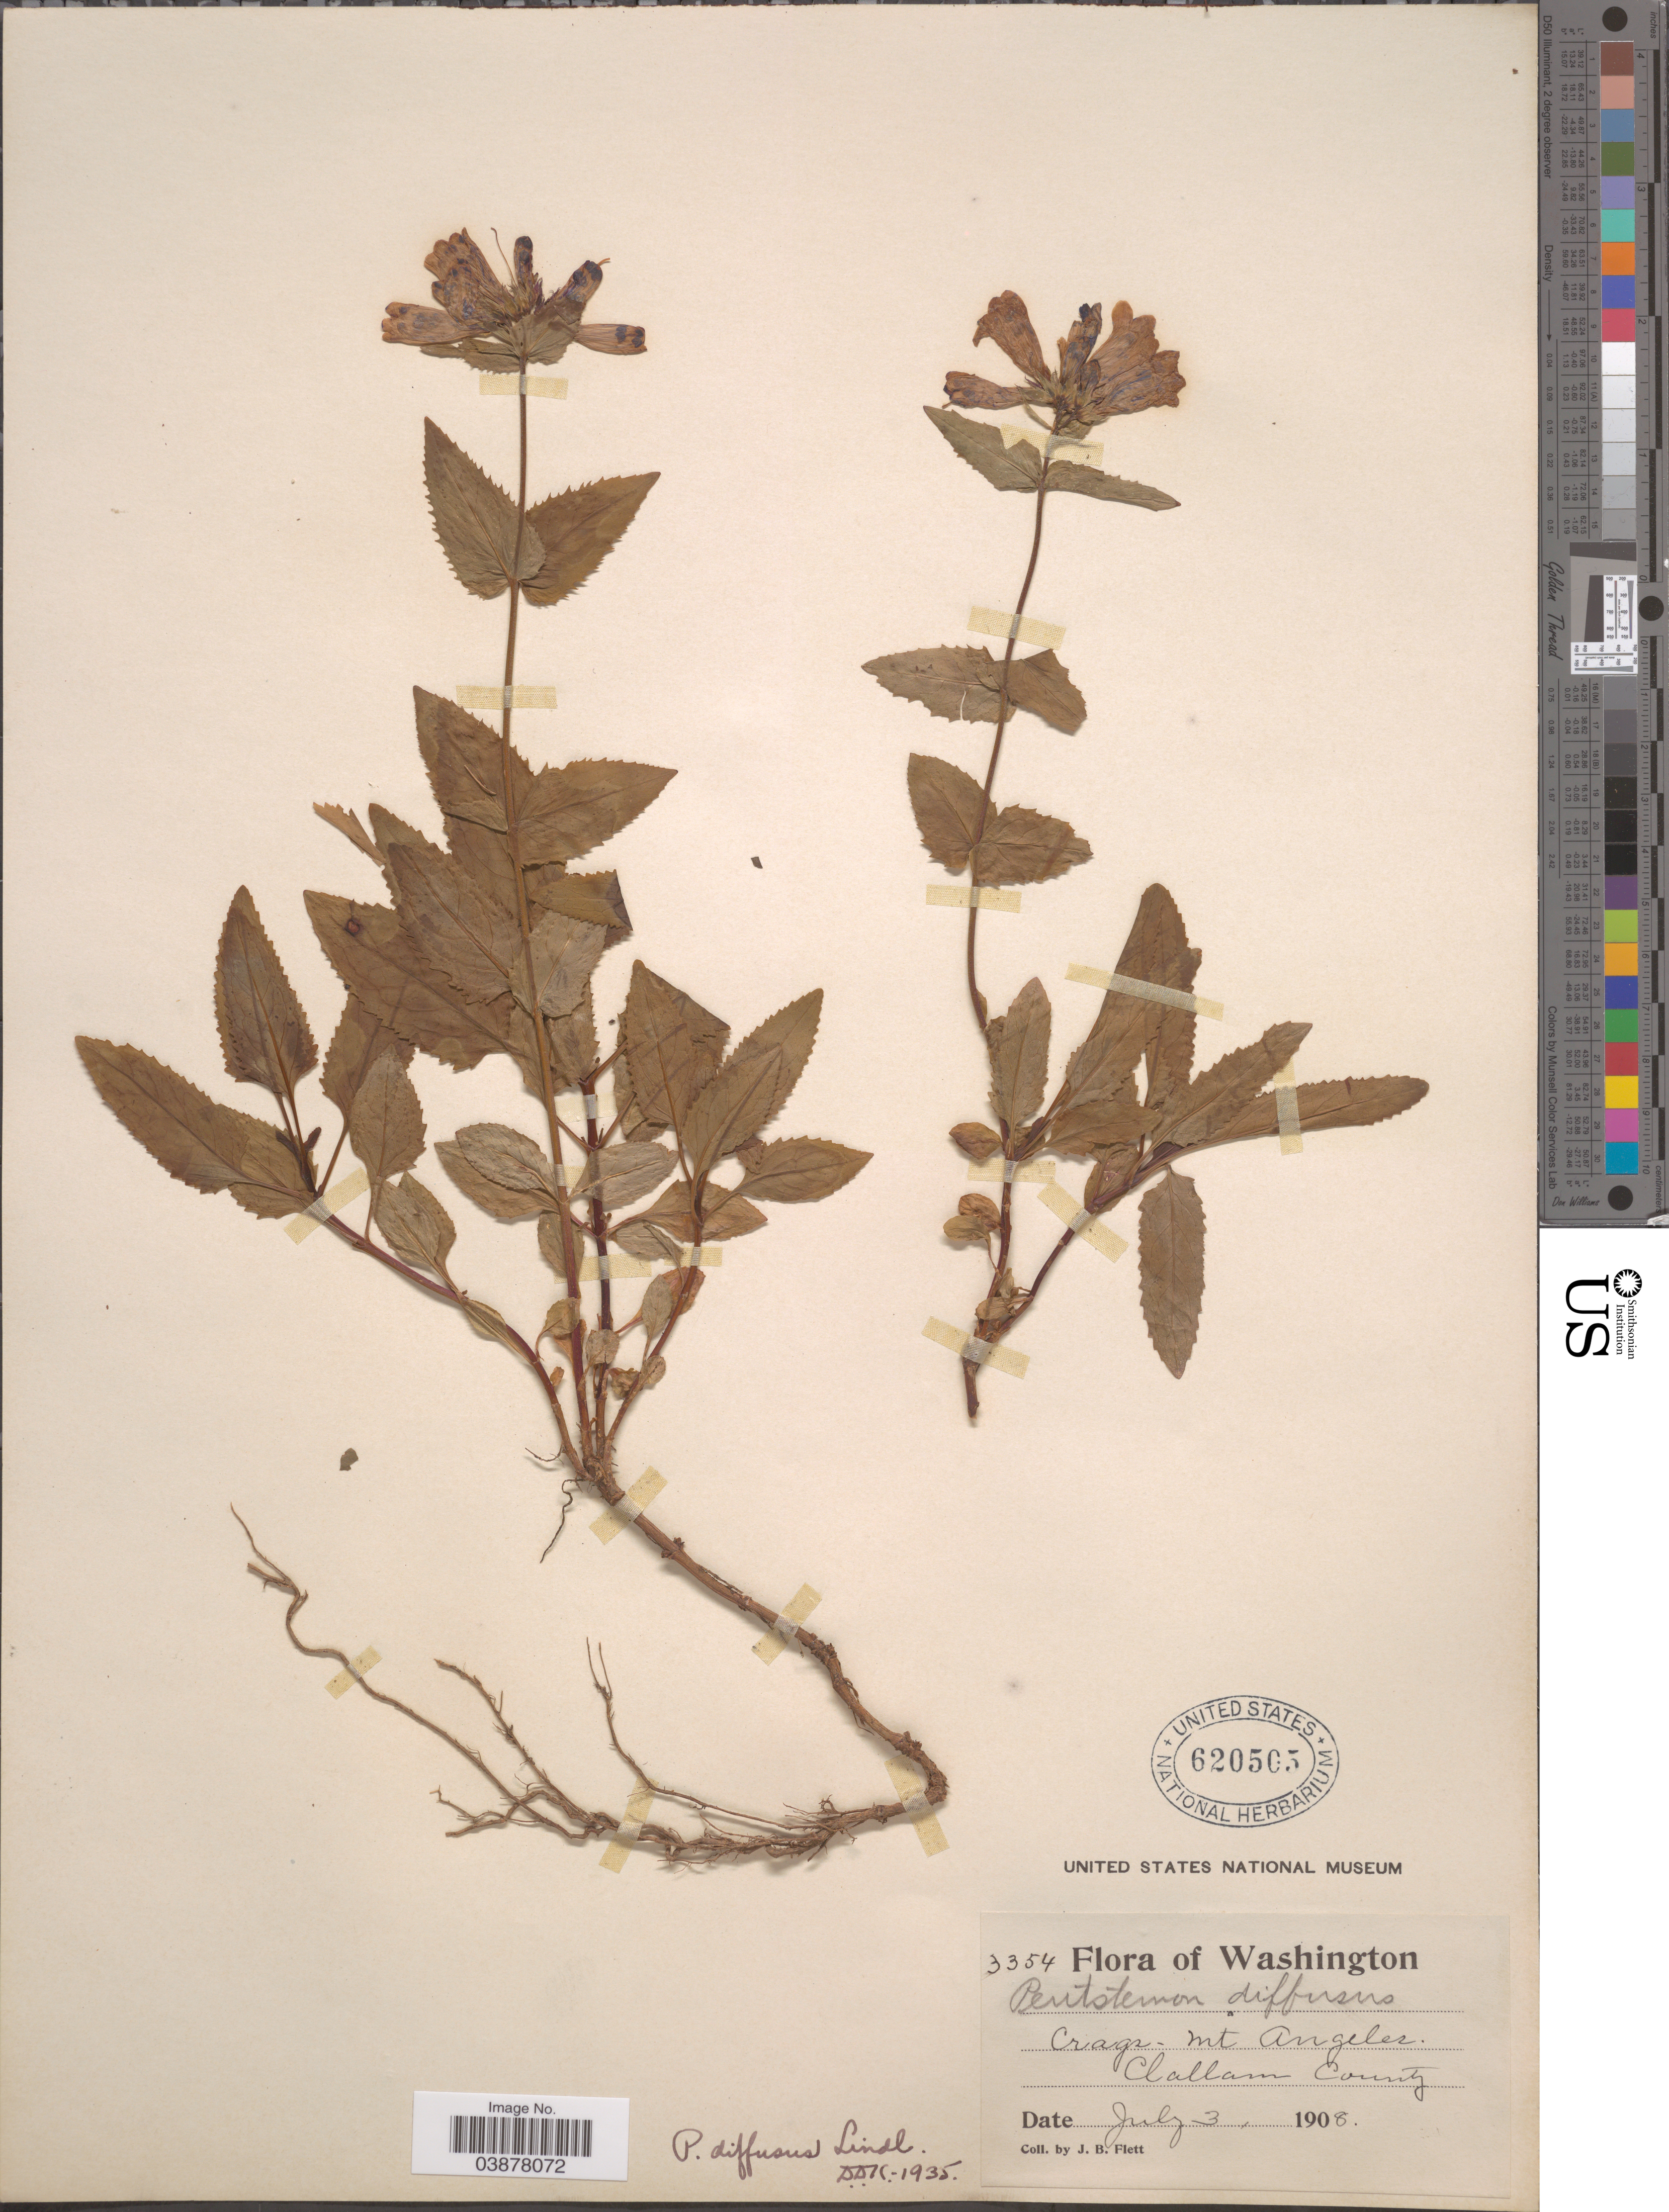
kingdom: Plantae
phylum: Tracheophyta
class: Magnoliopsida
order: Lamiales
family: Plantaginaceae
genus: Penstemon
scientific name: Penstemon serrulatus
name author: Menzies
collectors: J. Flett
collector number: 3354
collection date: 1908-07-03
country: United States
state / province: Washington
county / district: Clallam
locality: Crags - Mt Angeles. Clallam County.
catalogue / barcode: US 620505